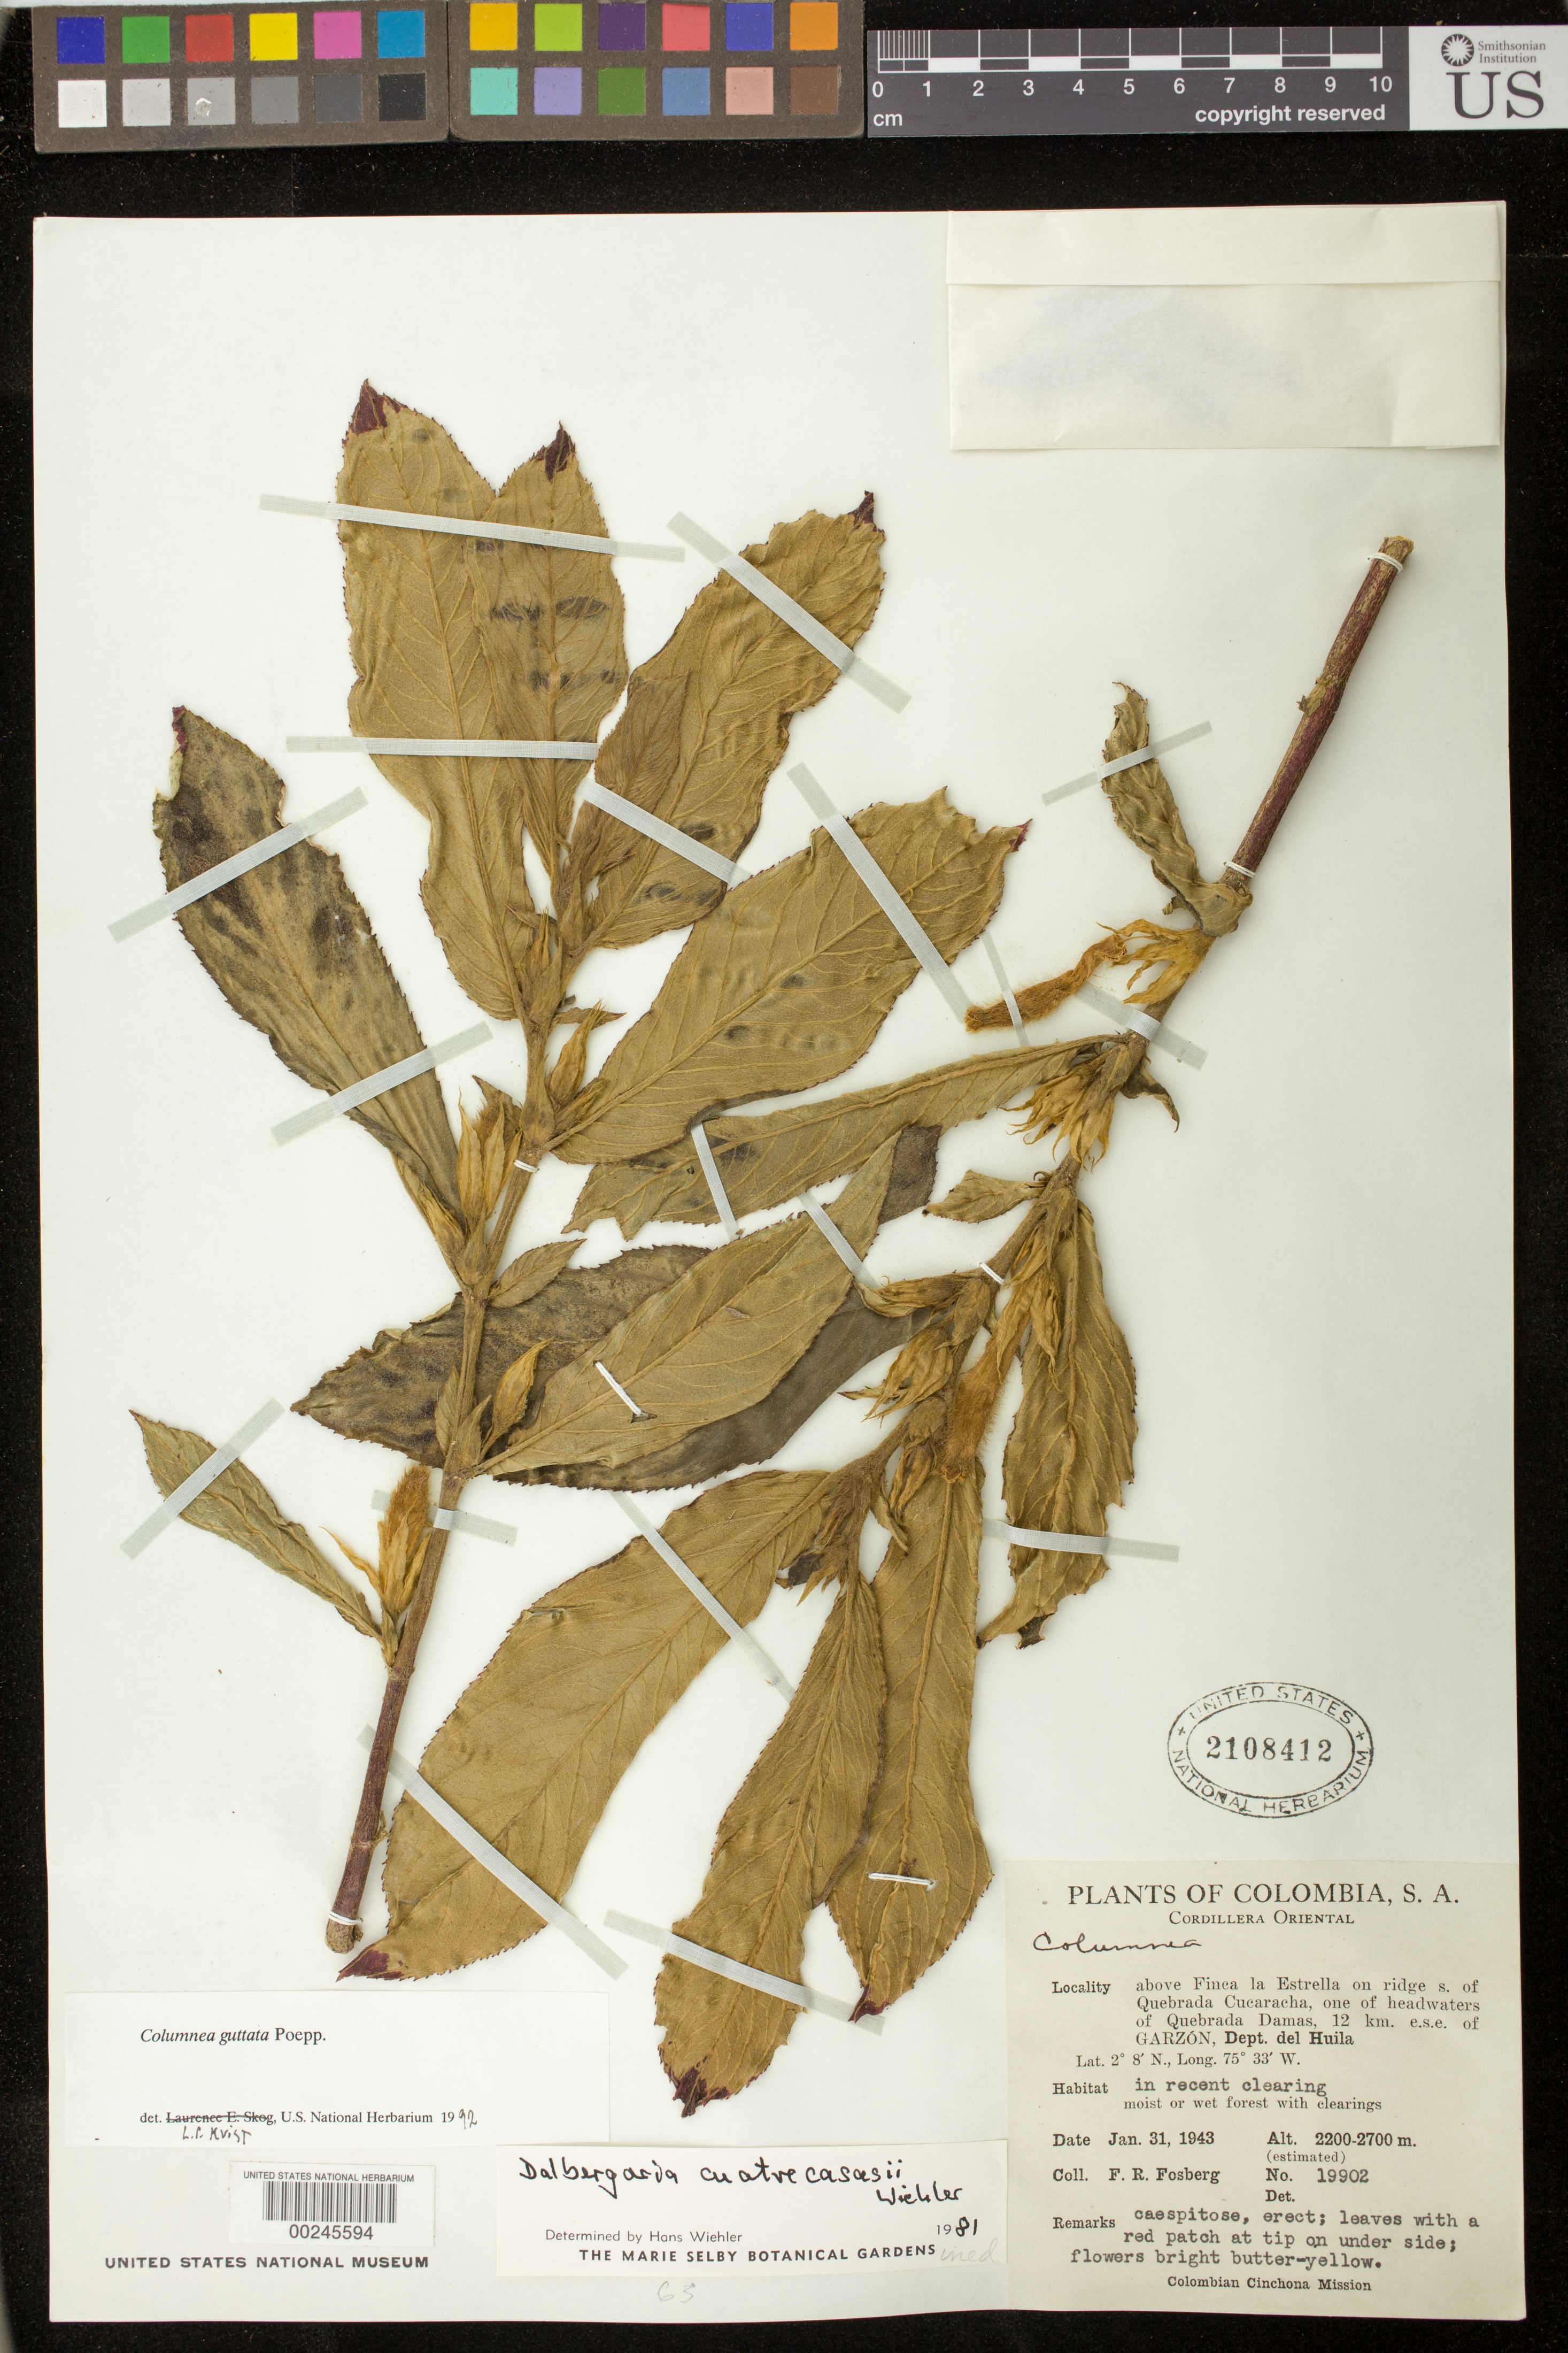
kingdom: Plantae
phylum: Tracheophyta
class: Magnoliopsida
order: Lamiales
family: Gesneriaceae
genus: Columnea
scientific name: Columnea guttata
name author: Poepp.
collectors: F. R. Fosberg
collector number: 19902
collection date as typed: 31 Jan 1943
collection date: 1943-01-31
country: Colombia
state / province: Huila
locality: Cordillera Oriental, above Finca La Estrella on ridge S of Quebrada Cucaracha, one of headwaters of Q Damas, 12 km ESE Garzon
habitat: In recent clearing moist or wet forest with clearings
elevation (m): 2200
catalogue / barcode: US 2108412